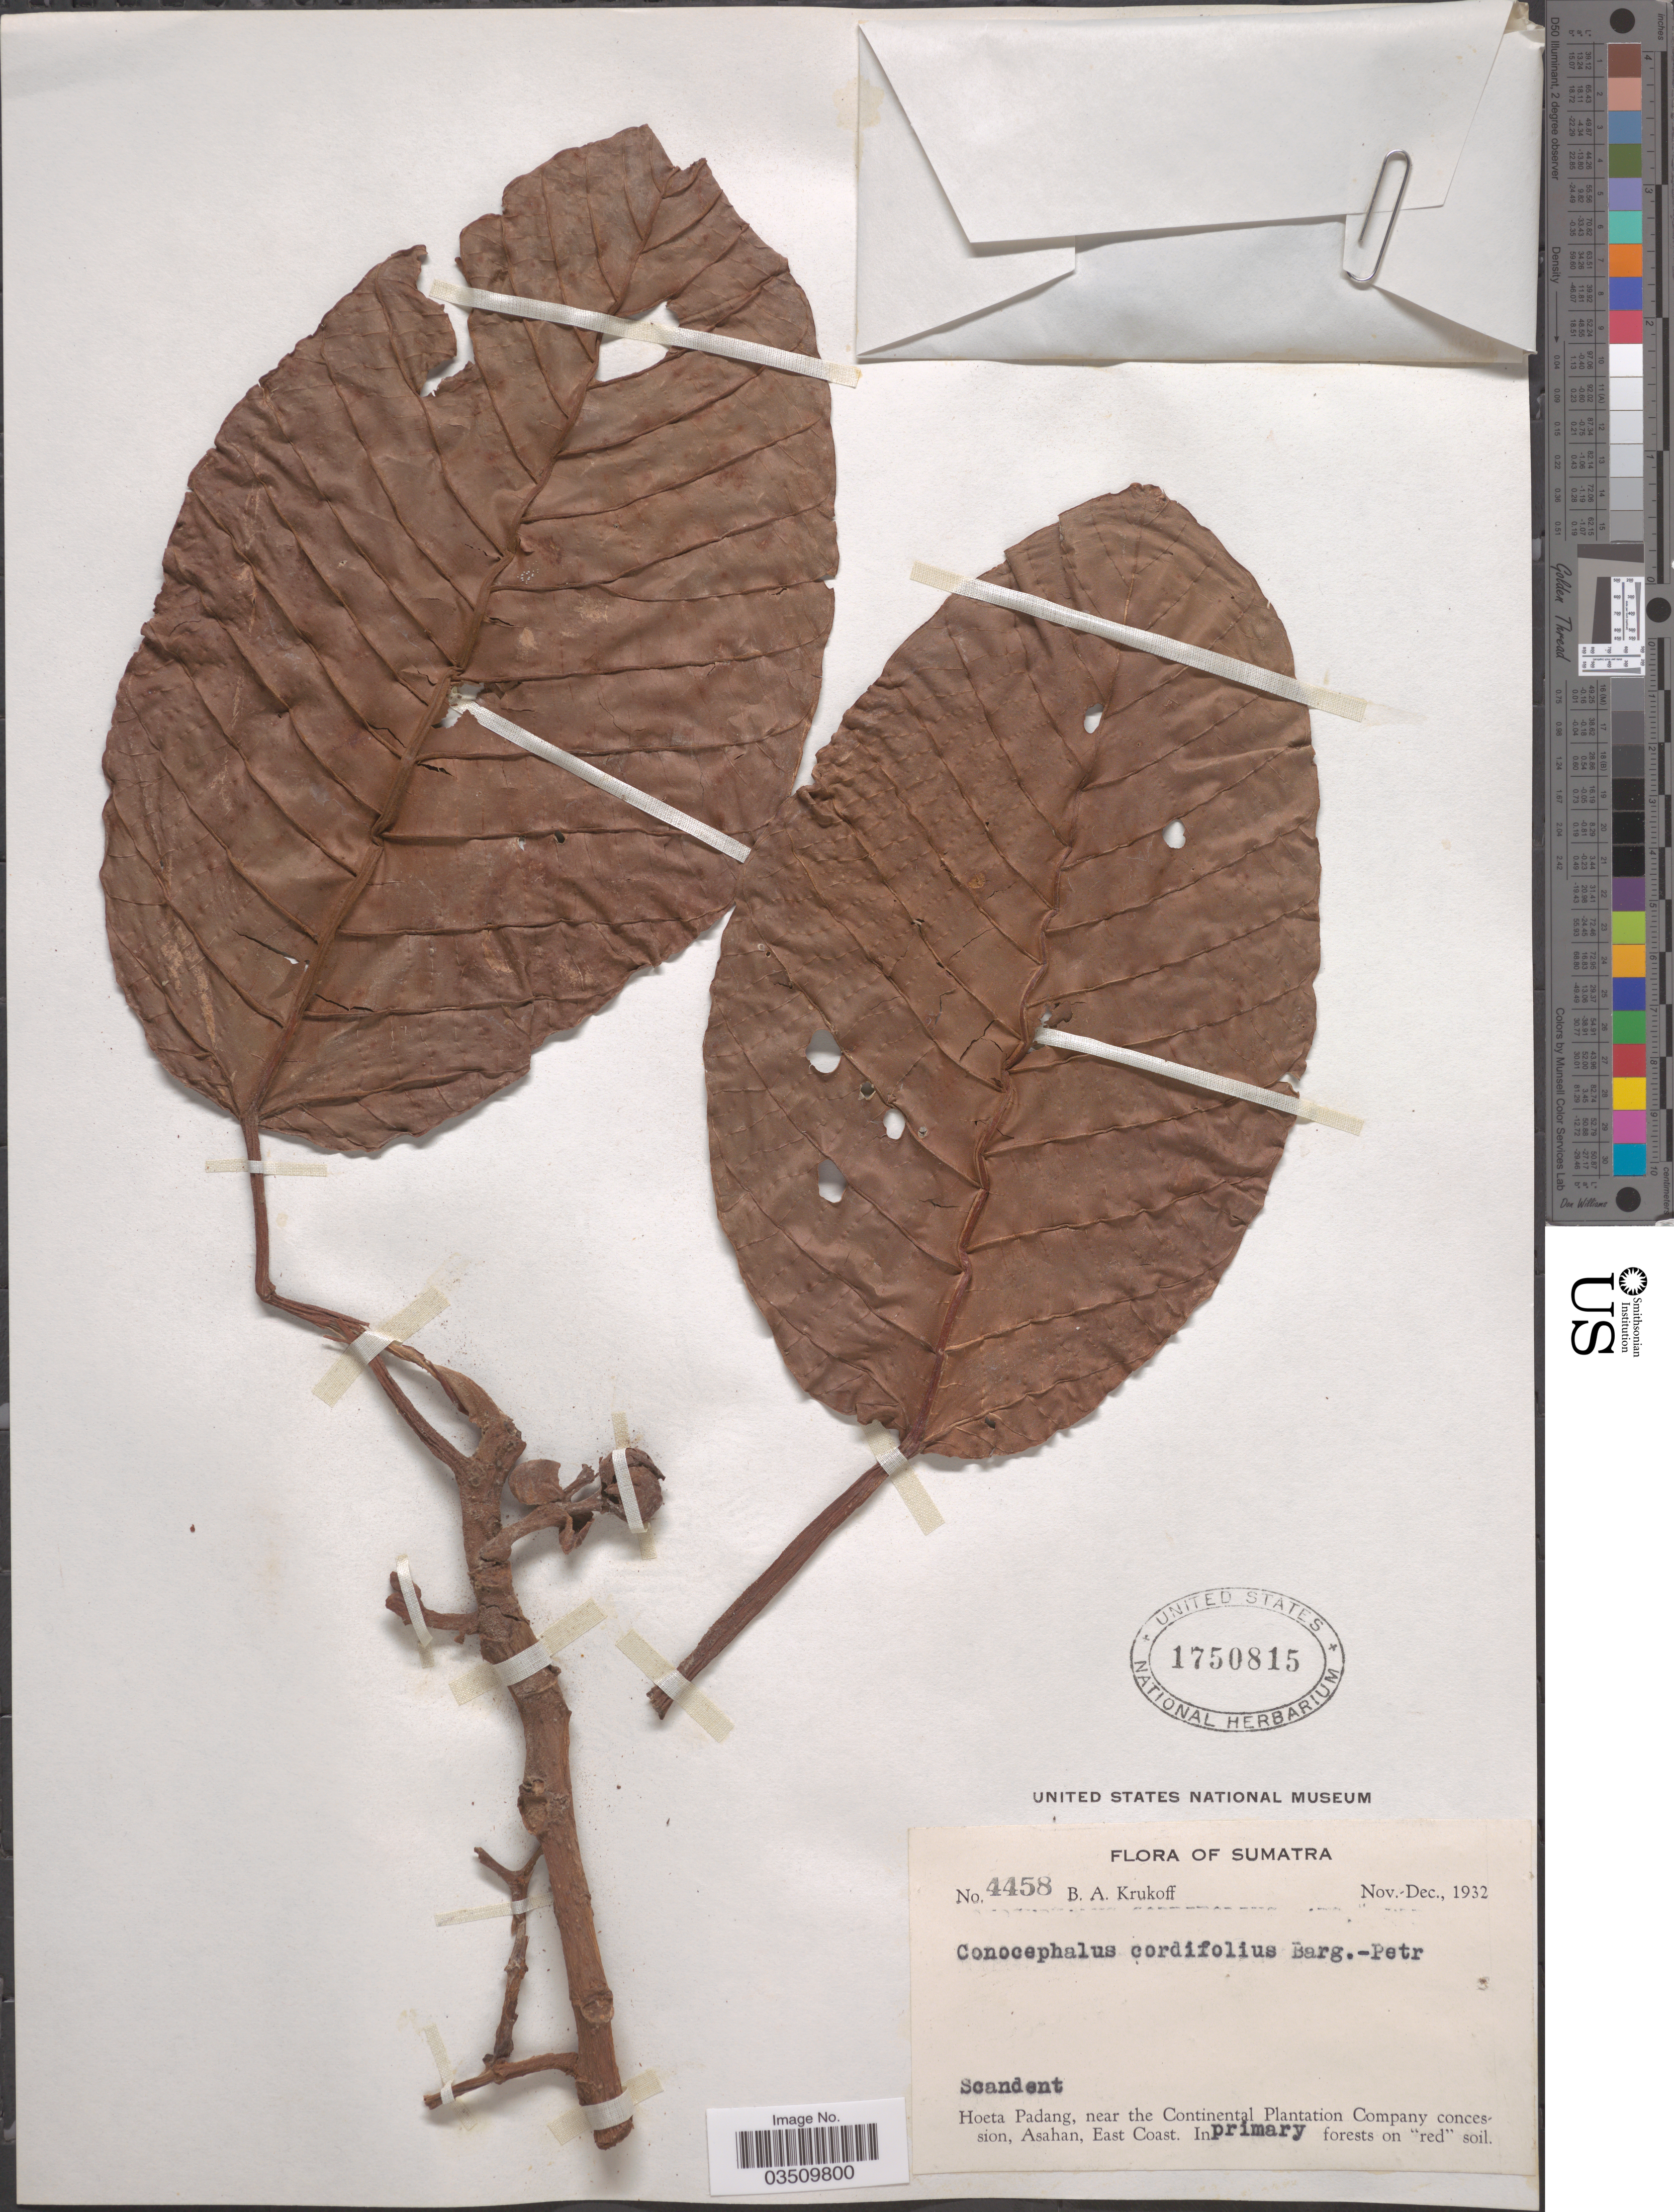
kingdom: Plantae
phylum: Tracheophyta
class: Magnoliopsida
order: Rosales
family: Urticaceae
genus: Poikilospermum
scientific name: Poikilospermum cordifolium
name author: (Barg.-Petr.) Merr.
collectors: B. A. Krukoff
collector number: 4458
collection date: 1932-11/1932-12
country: Indonesia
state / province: Sumatra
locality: Hoeta Padang, near the Continental Plantation Company concession, Asahan, East Coast.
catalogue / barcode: US 1750815